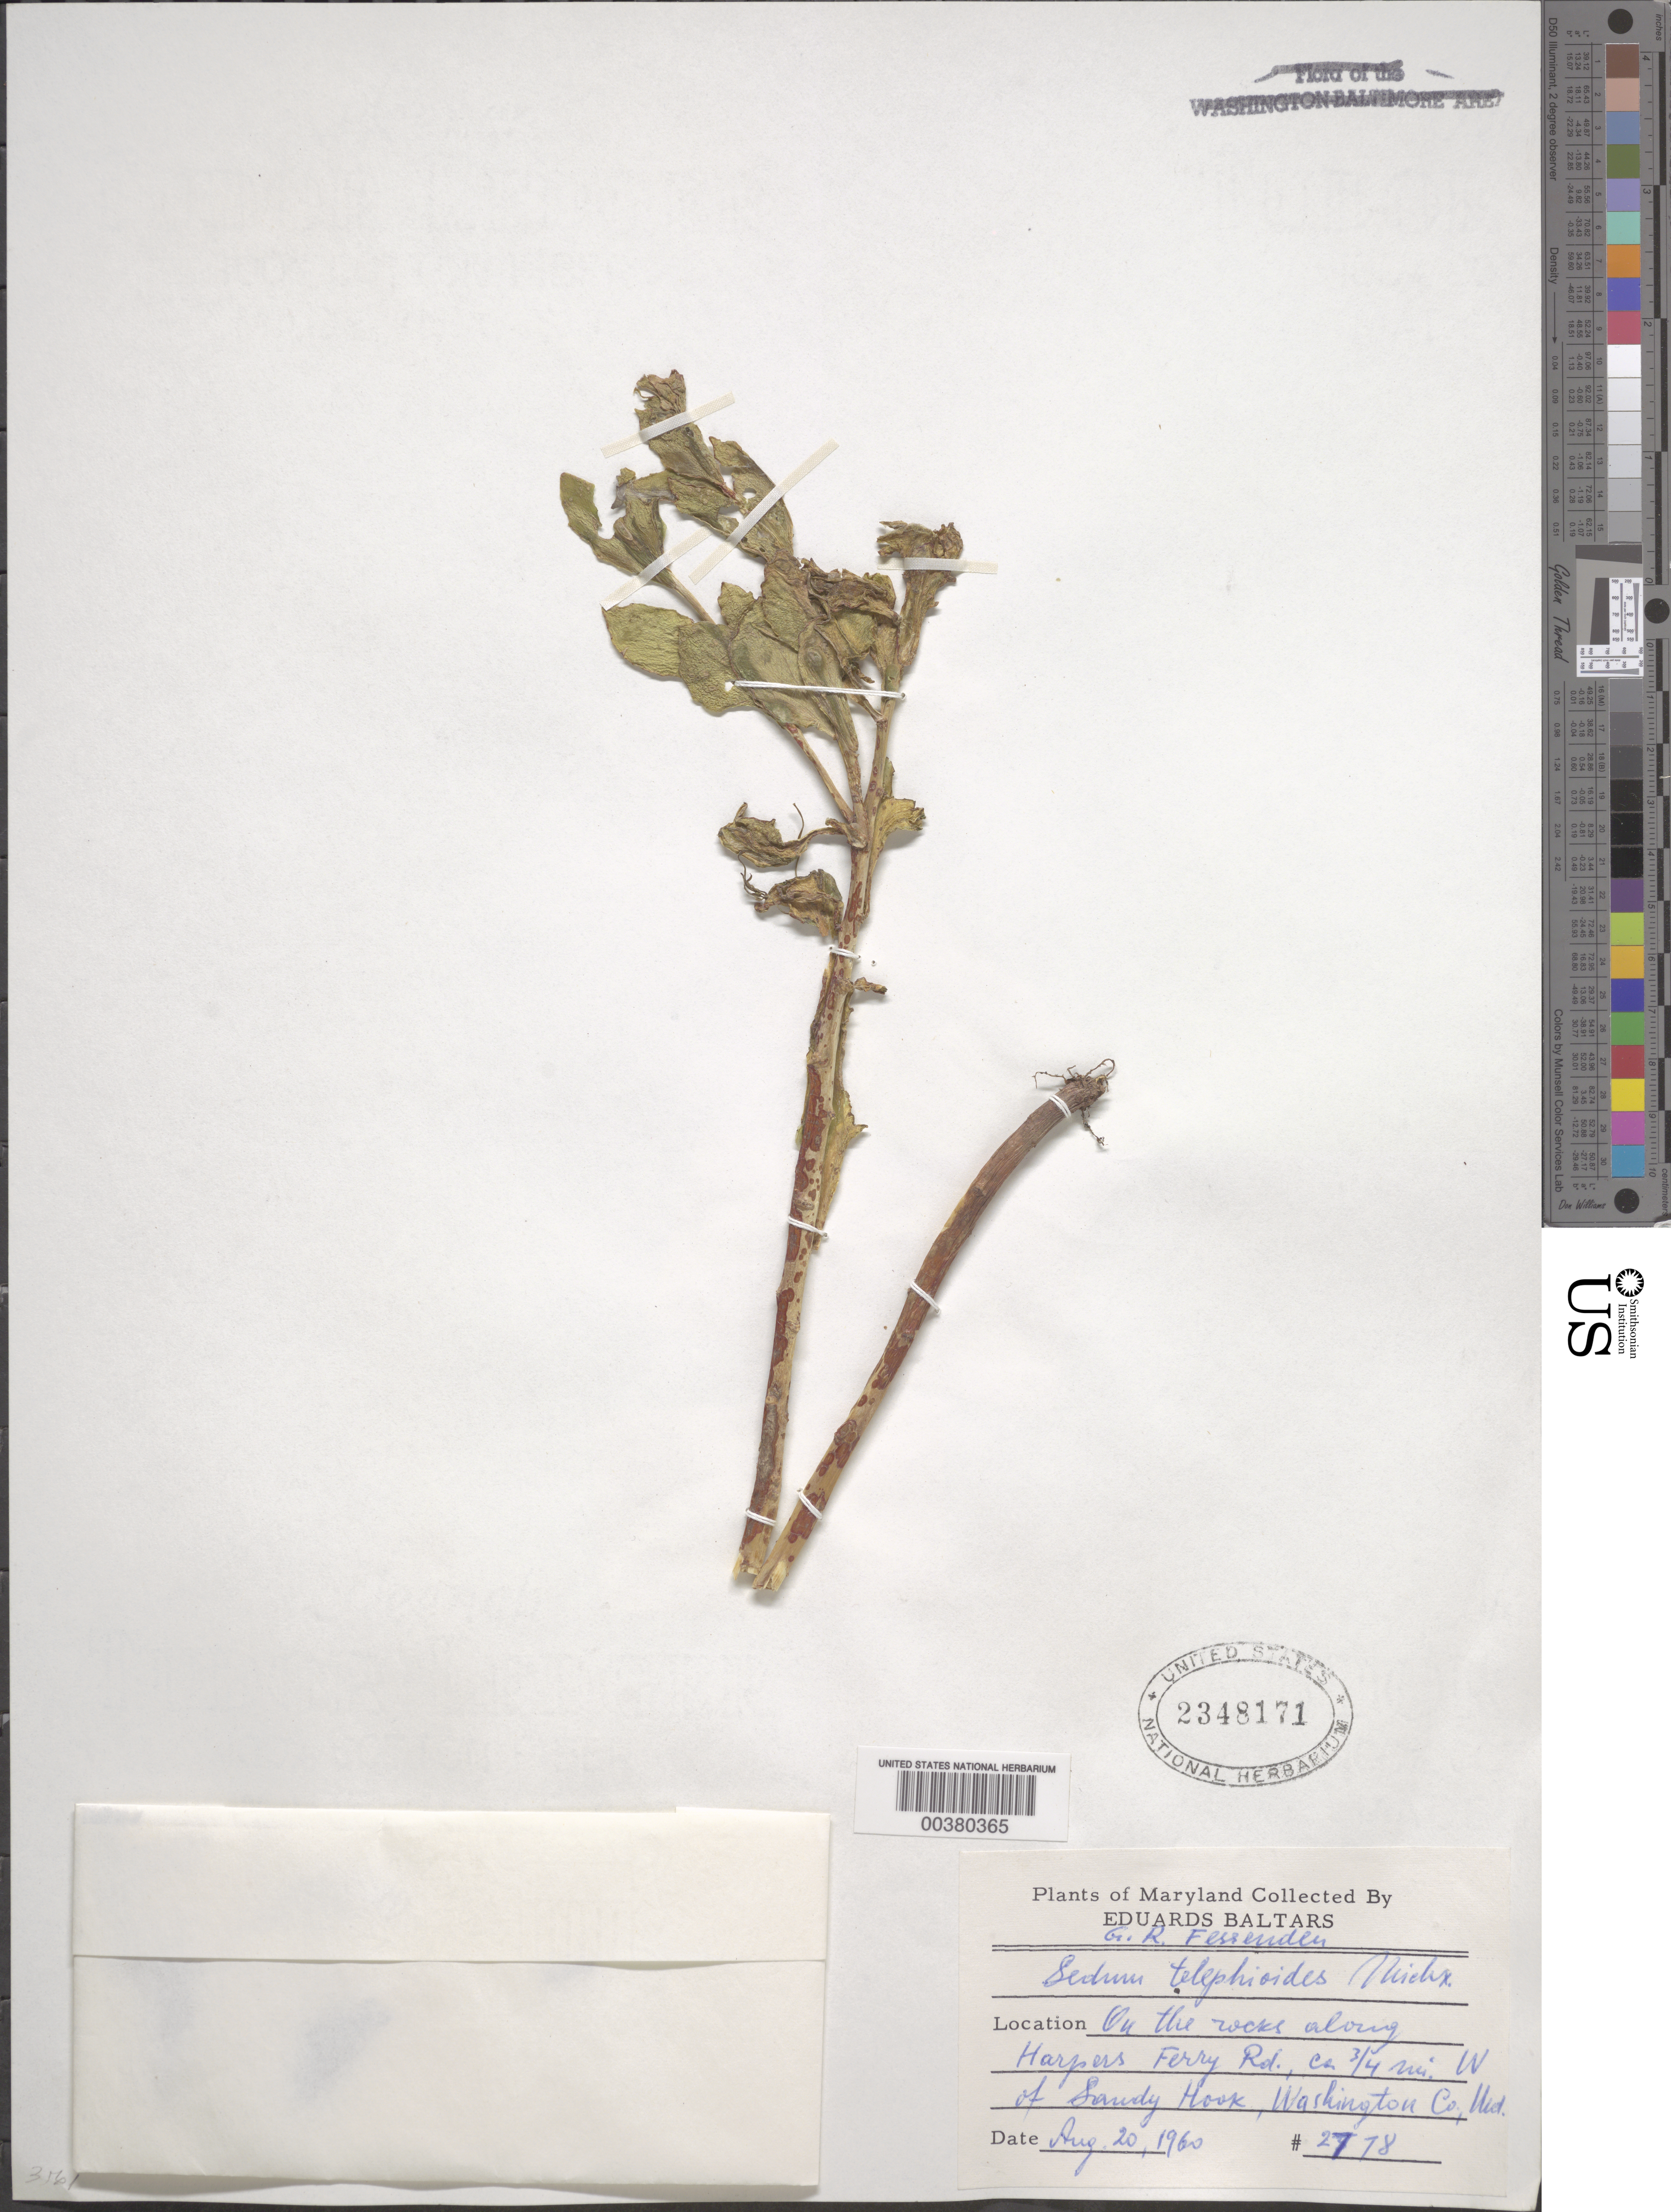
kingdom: Plantae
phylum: Tracheophyta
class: Magnoliopsida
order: Saxifragales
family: Crassulaceae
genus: Hylotelephium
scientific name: Hylotelephium telephioides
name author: (Michx.) H. Ohba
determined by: Strong, Mark T., (BOT), Smithsonian Institution - National Museum of Natural History (UNITED STATES)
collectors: G. Fessenden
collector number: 2778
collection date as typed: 20 Aug 1960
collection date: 1960-08-20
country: United States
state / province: Maryland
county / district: Washington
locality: Along Harper's Ferry Road, ca. 3/4 mi. W of Sandy Hook.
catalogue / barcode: US 2348171